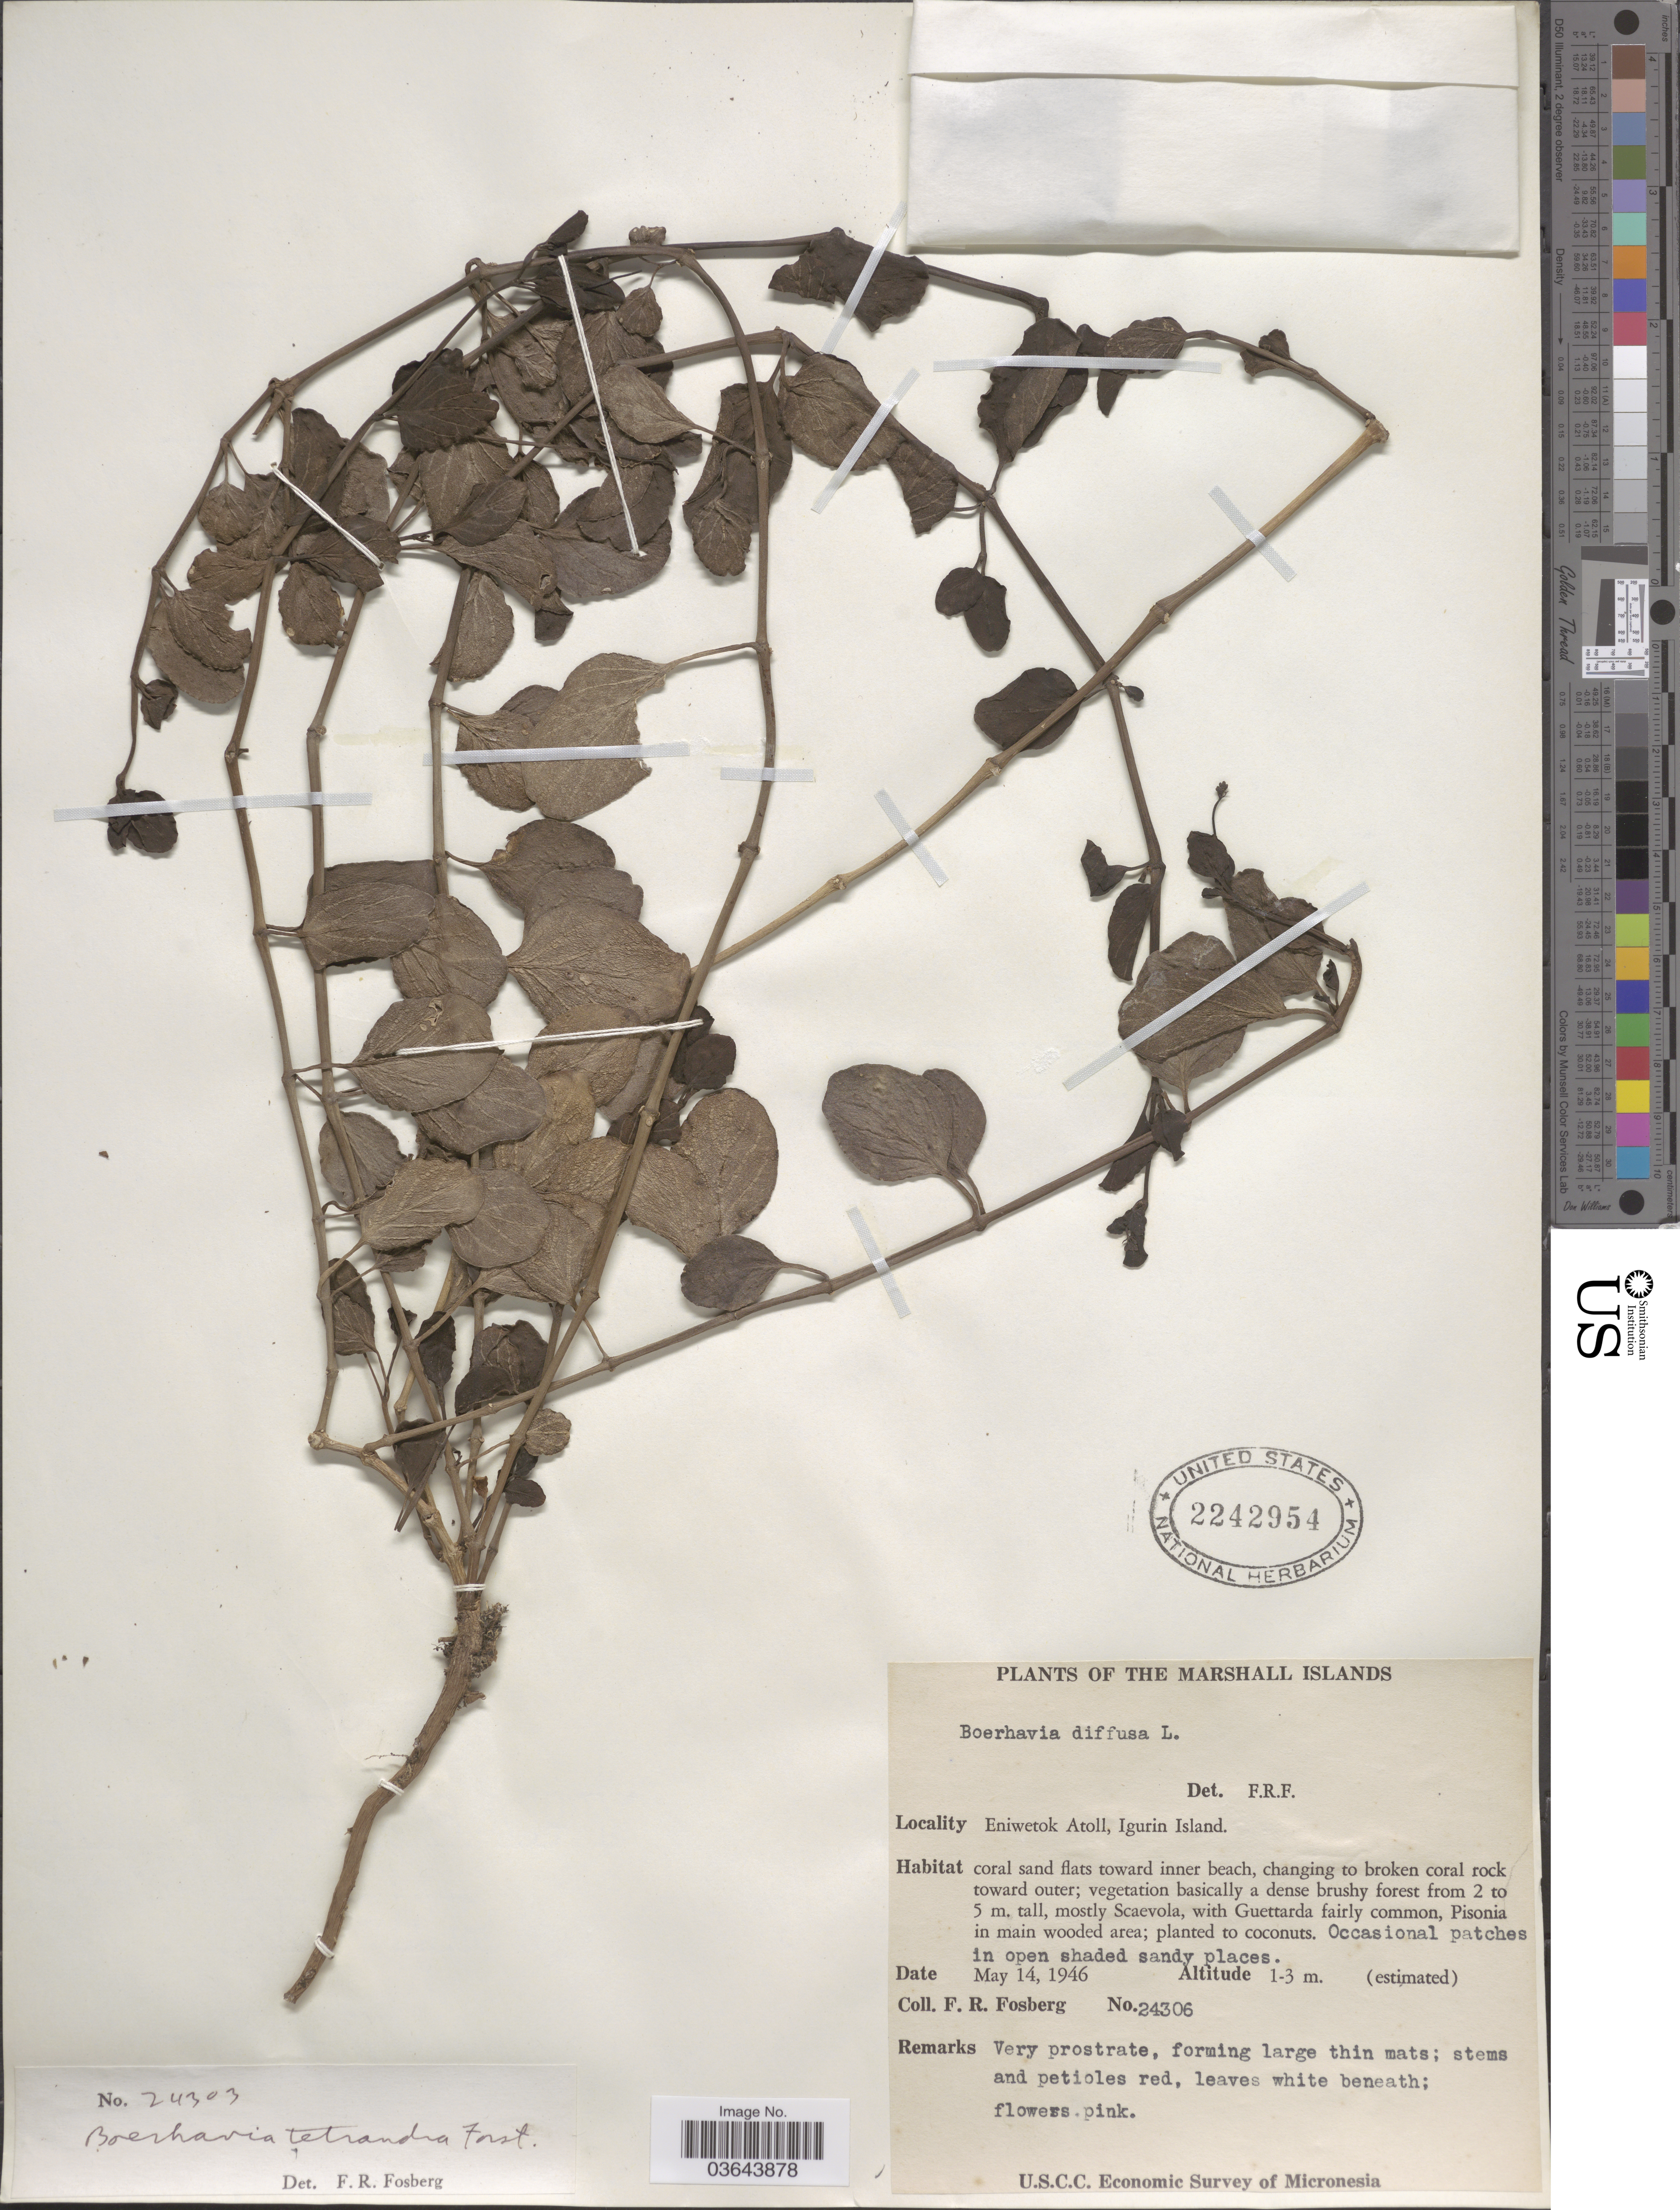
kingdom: Plantae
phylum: Tracheophyta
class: Magnoliopsida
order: Caryophyllales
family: Nyctaginaceae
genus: Boerhavia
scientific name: Boerhavia tetrandra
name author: G. Forst.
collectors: F. R. Fosberg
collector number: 24306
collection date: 1946-05-14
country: Marshall Islands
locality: Eniwetok Atoll, Igurin Island.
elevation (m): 1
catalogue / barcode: US 2242954